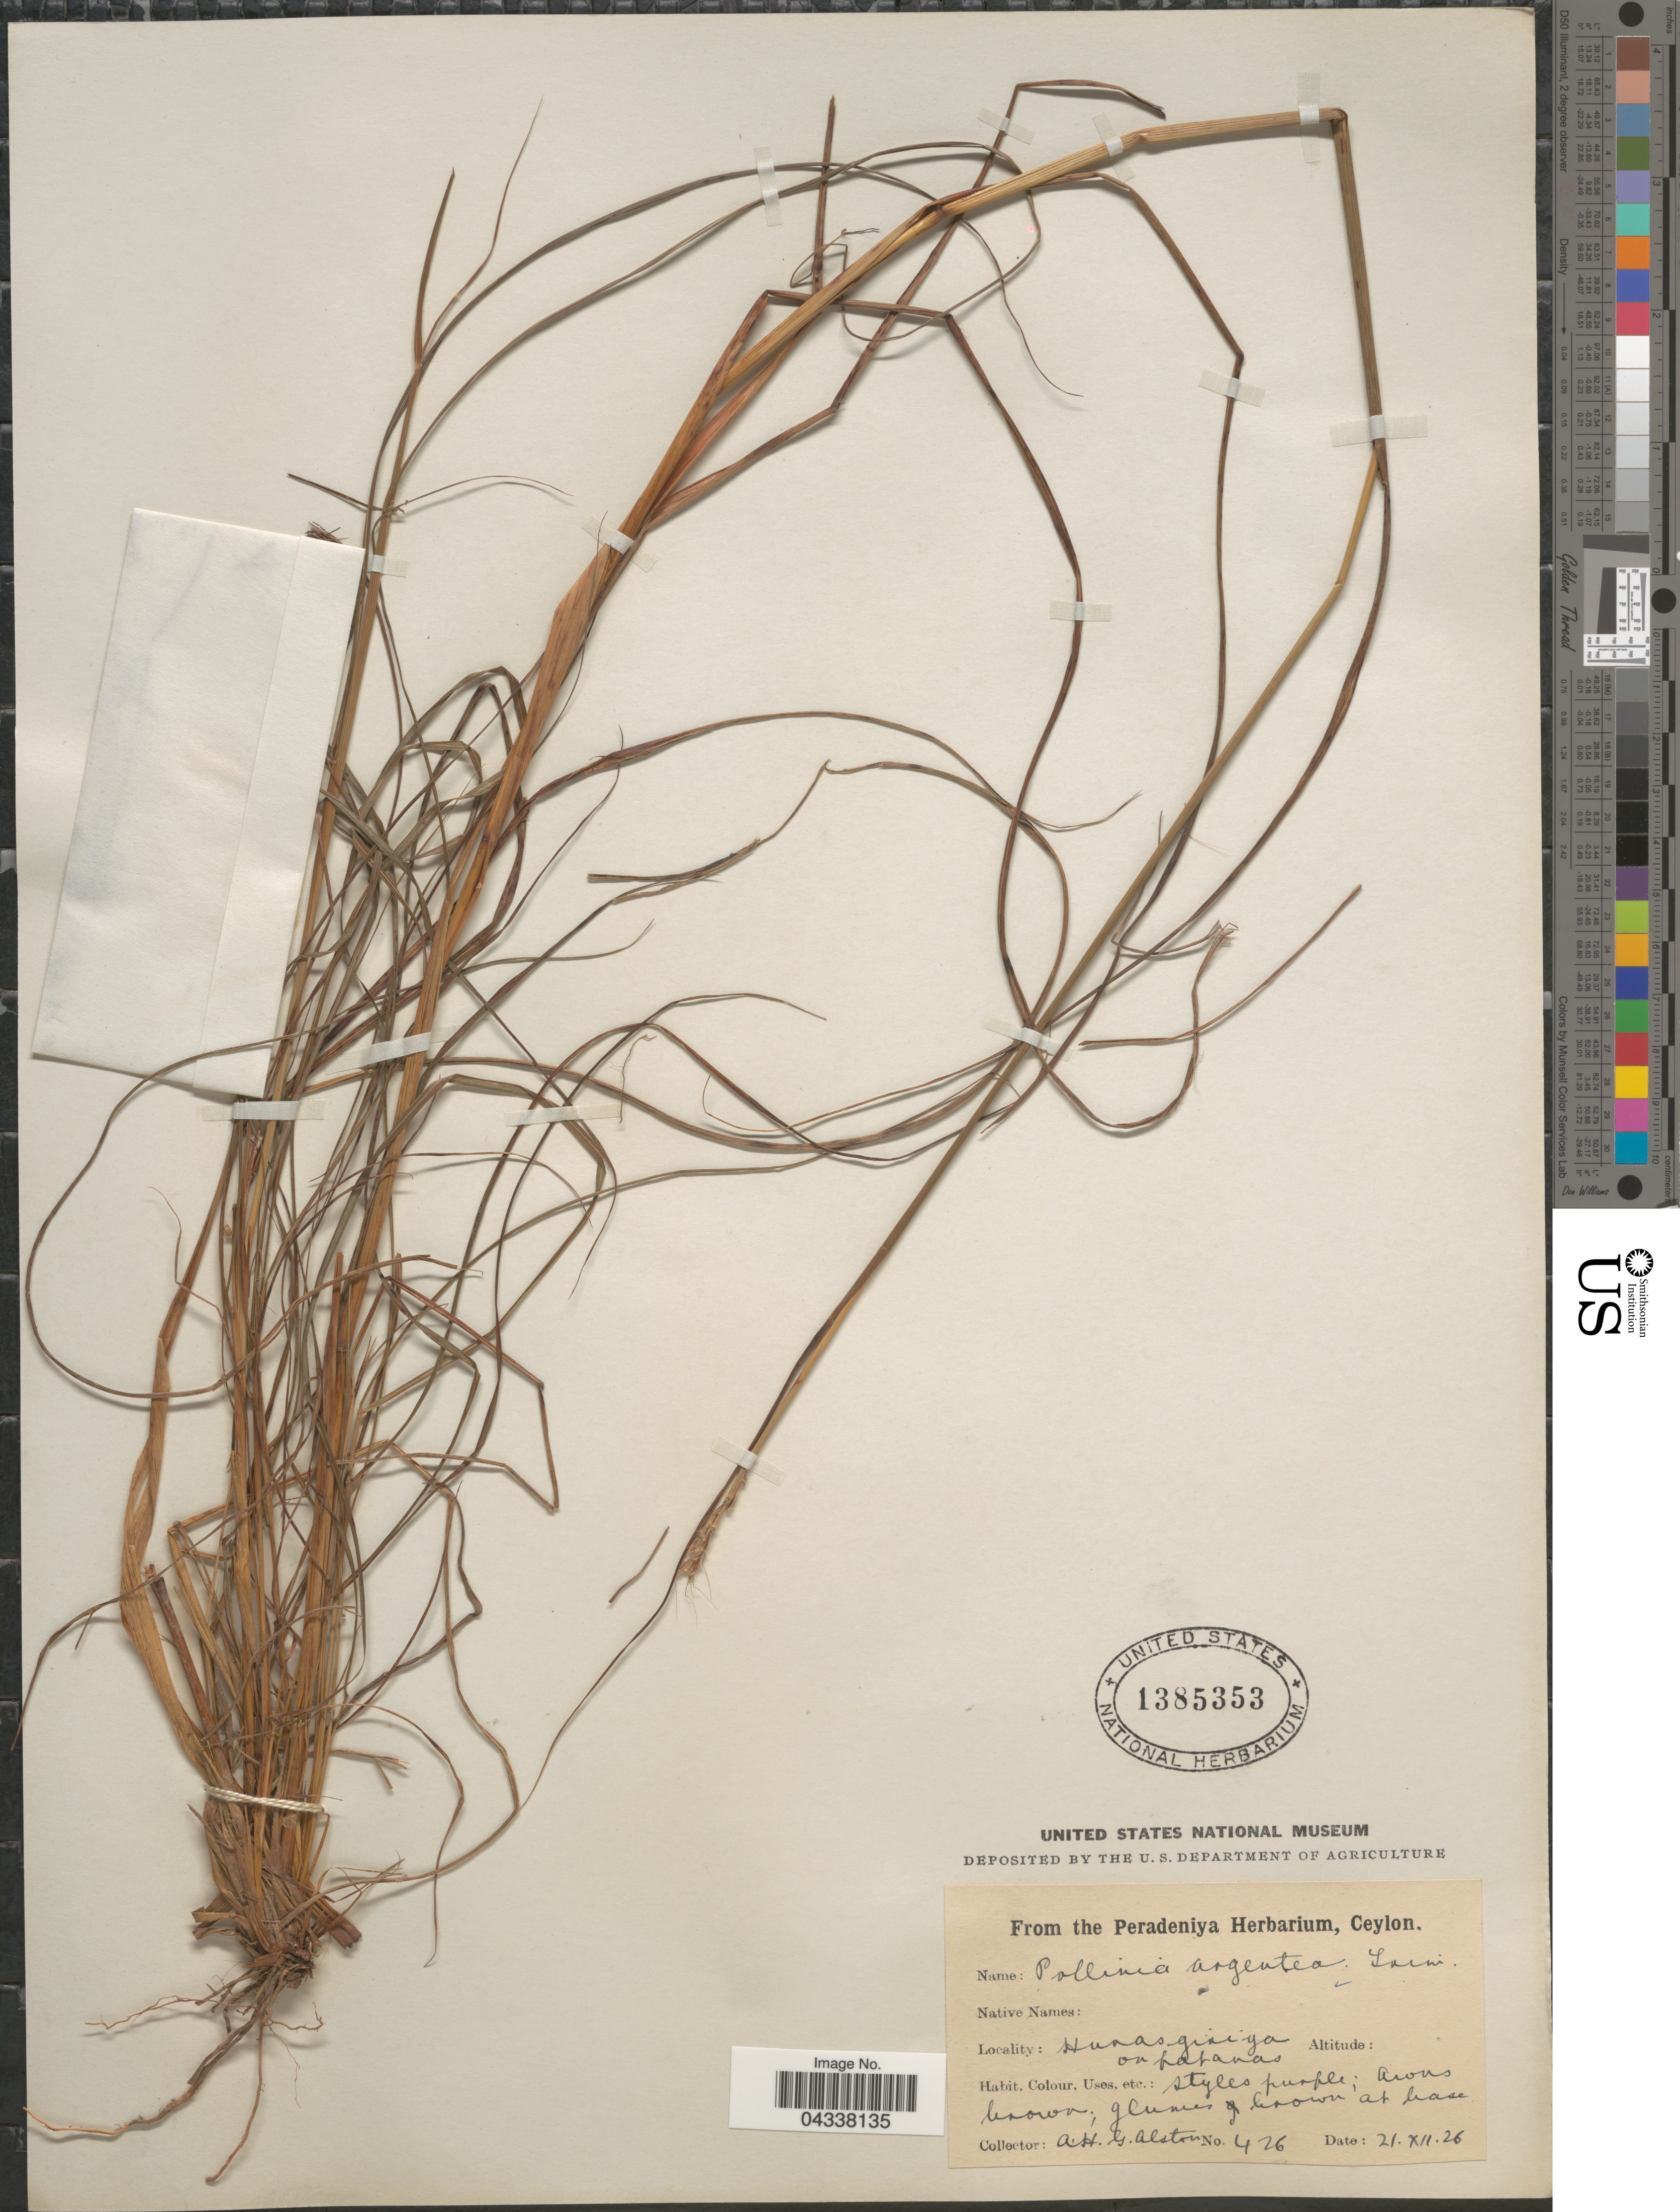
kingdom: Plantae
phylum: Tracheophyta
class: Liliopsida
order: Poales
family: Poaceae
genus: Pseudopogonatherum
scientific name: Pseudopogonatherum trispicatum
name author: (Schult.) Ohwi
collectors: A. H. Alston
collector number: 426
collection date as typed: Transcribed d/m/y: 21/12/26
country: Sri Lanka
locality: Hunasgiriya.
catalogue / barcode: US 1385353